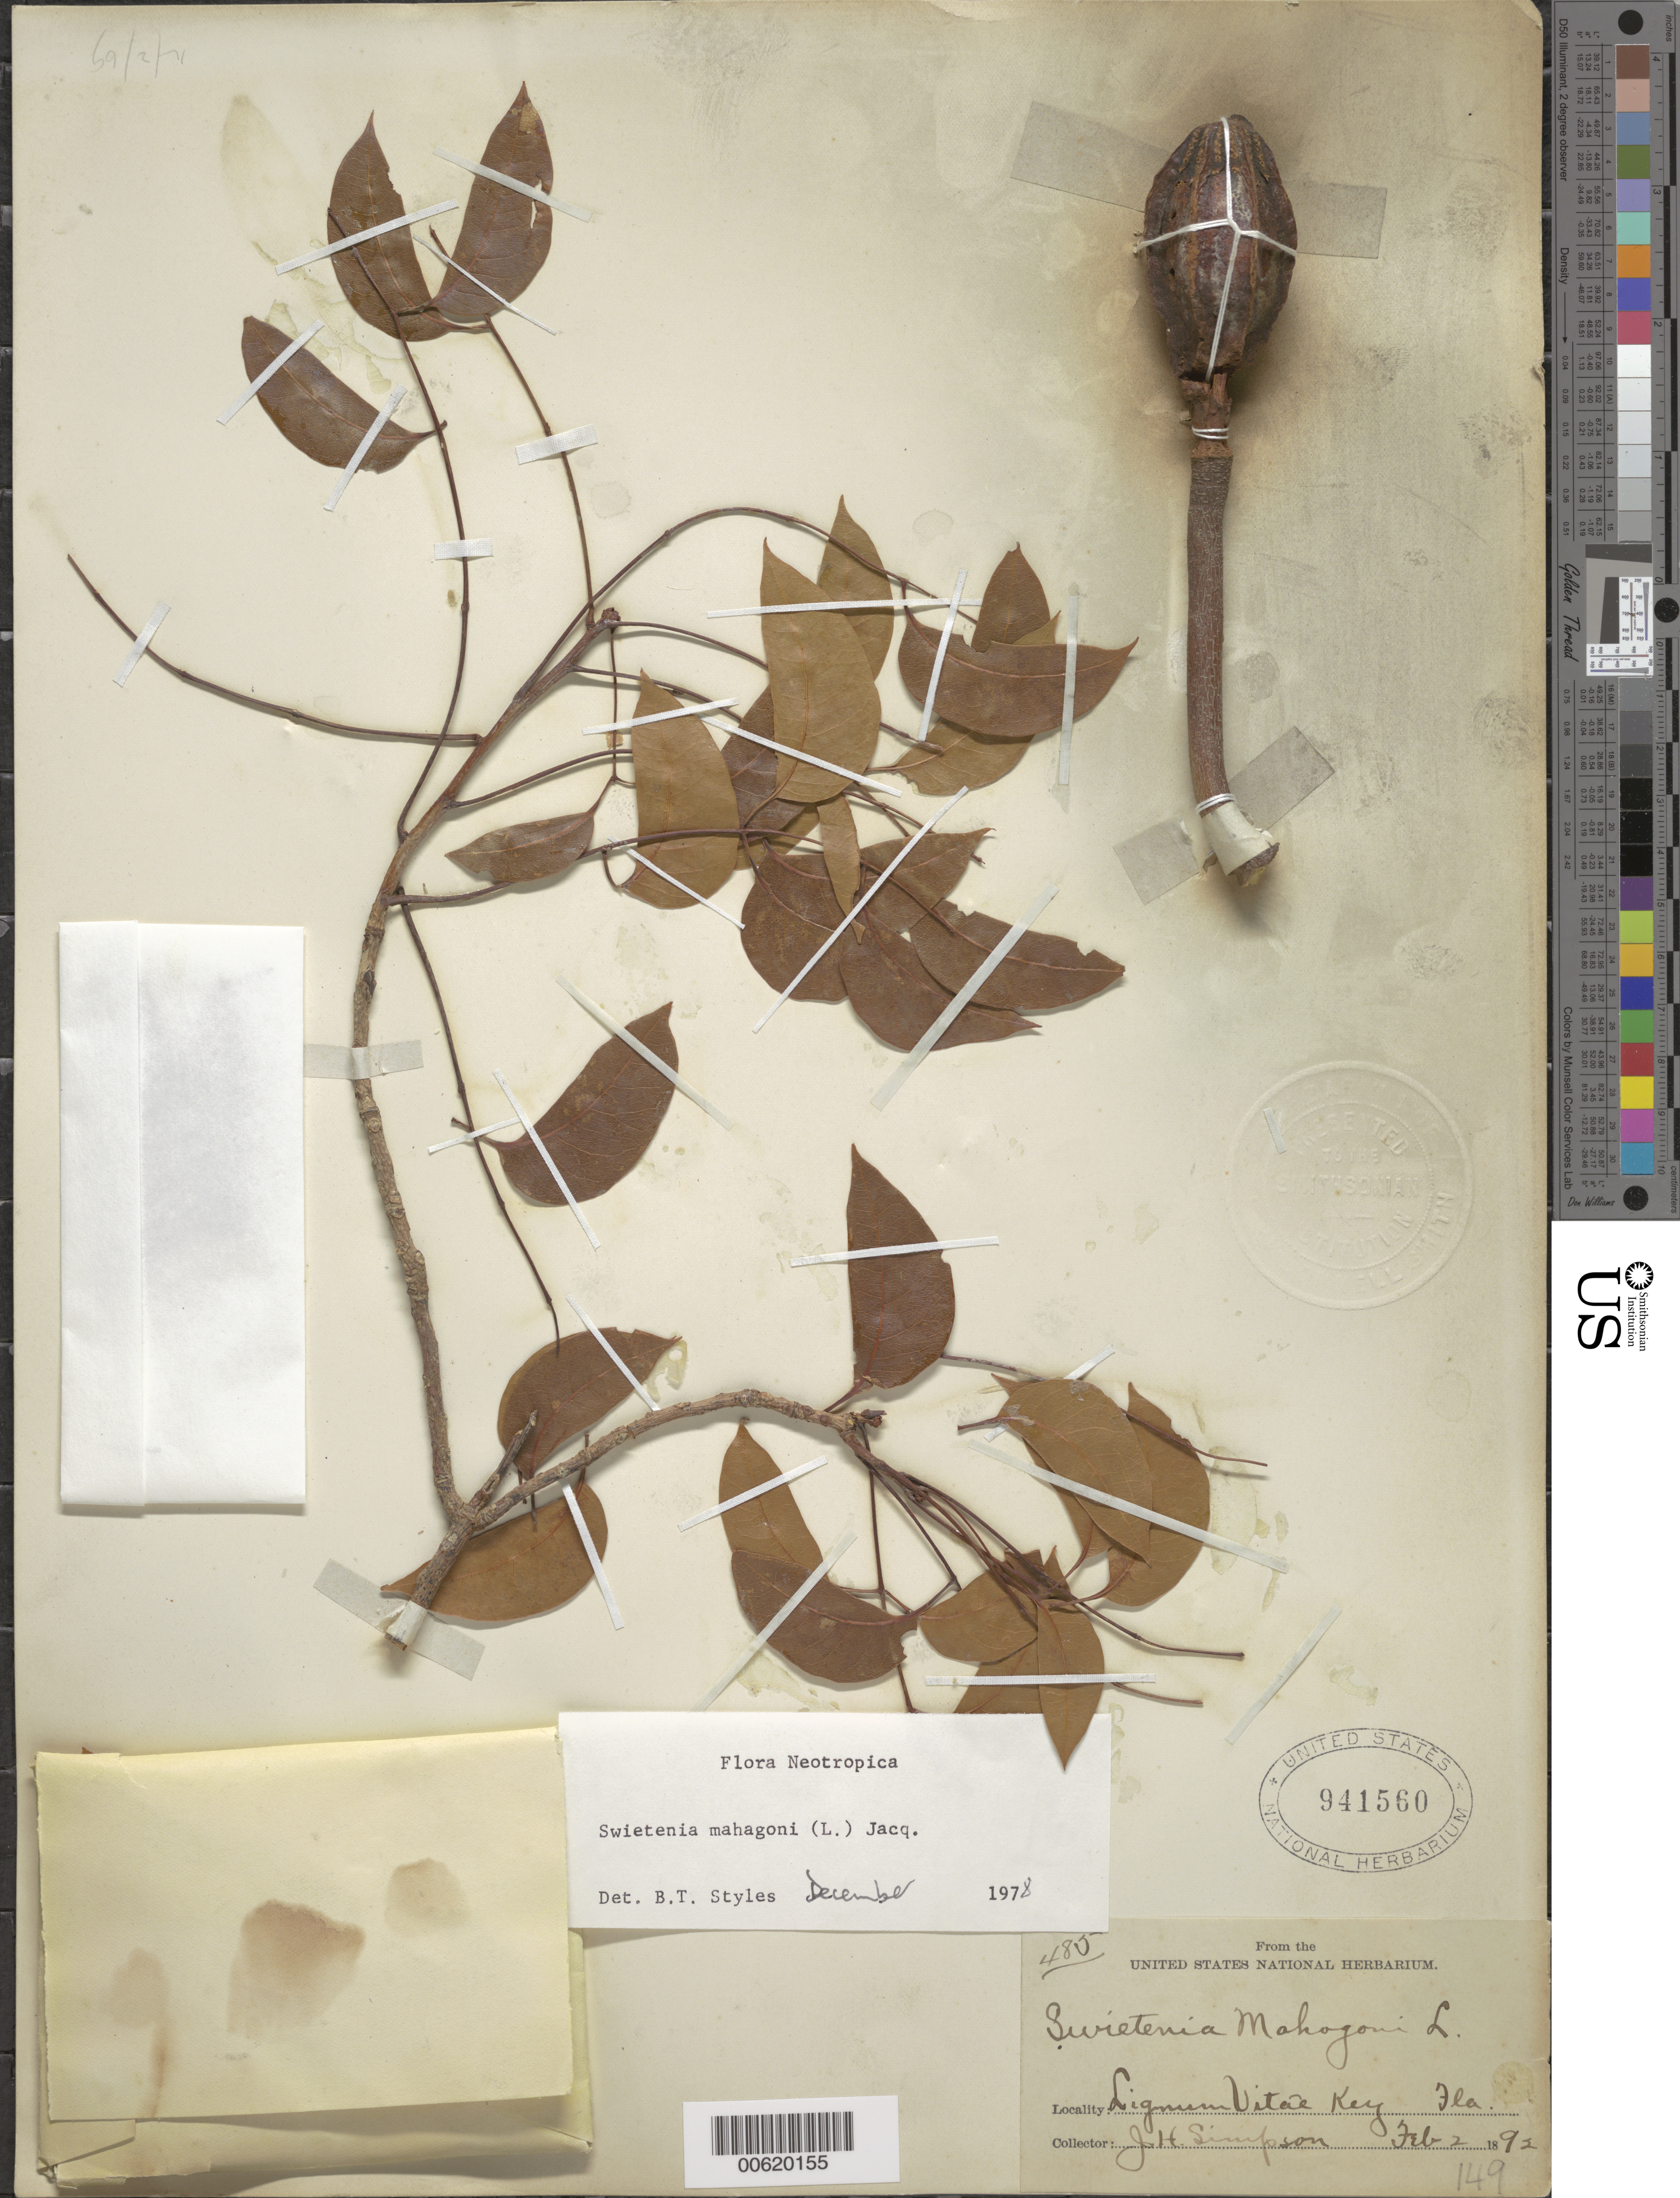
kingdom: Plantae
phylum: Tracheophyta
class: Magnoliopsida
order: Sapindales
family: Meliaceae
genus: Swietenia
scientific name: Swietenia mahagoni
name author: (L.) Jacq.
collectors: J. H. Simpson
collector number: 485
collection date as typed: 02 Feb 1892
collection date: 1892-02-02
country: United States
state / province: Florida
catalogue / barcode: US 941560